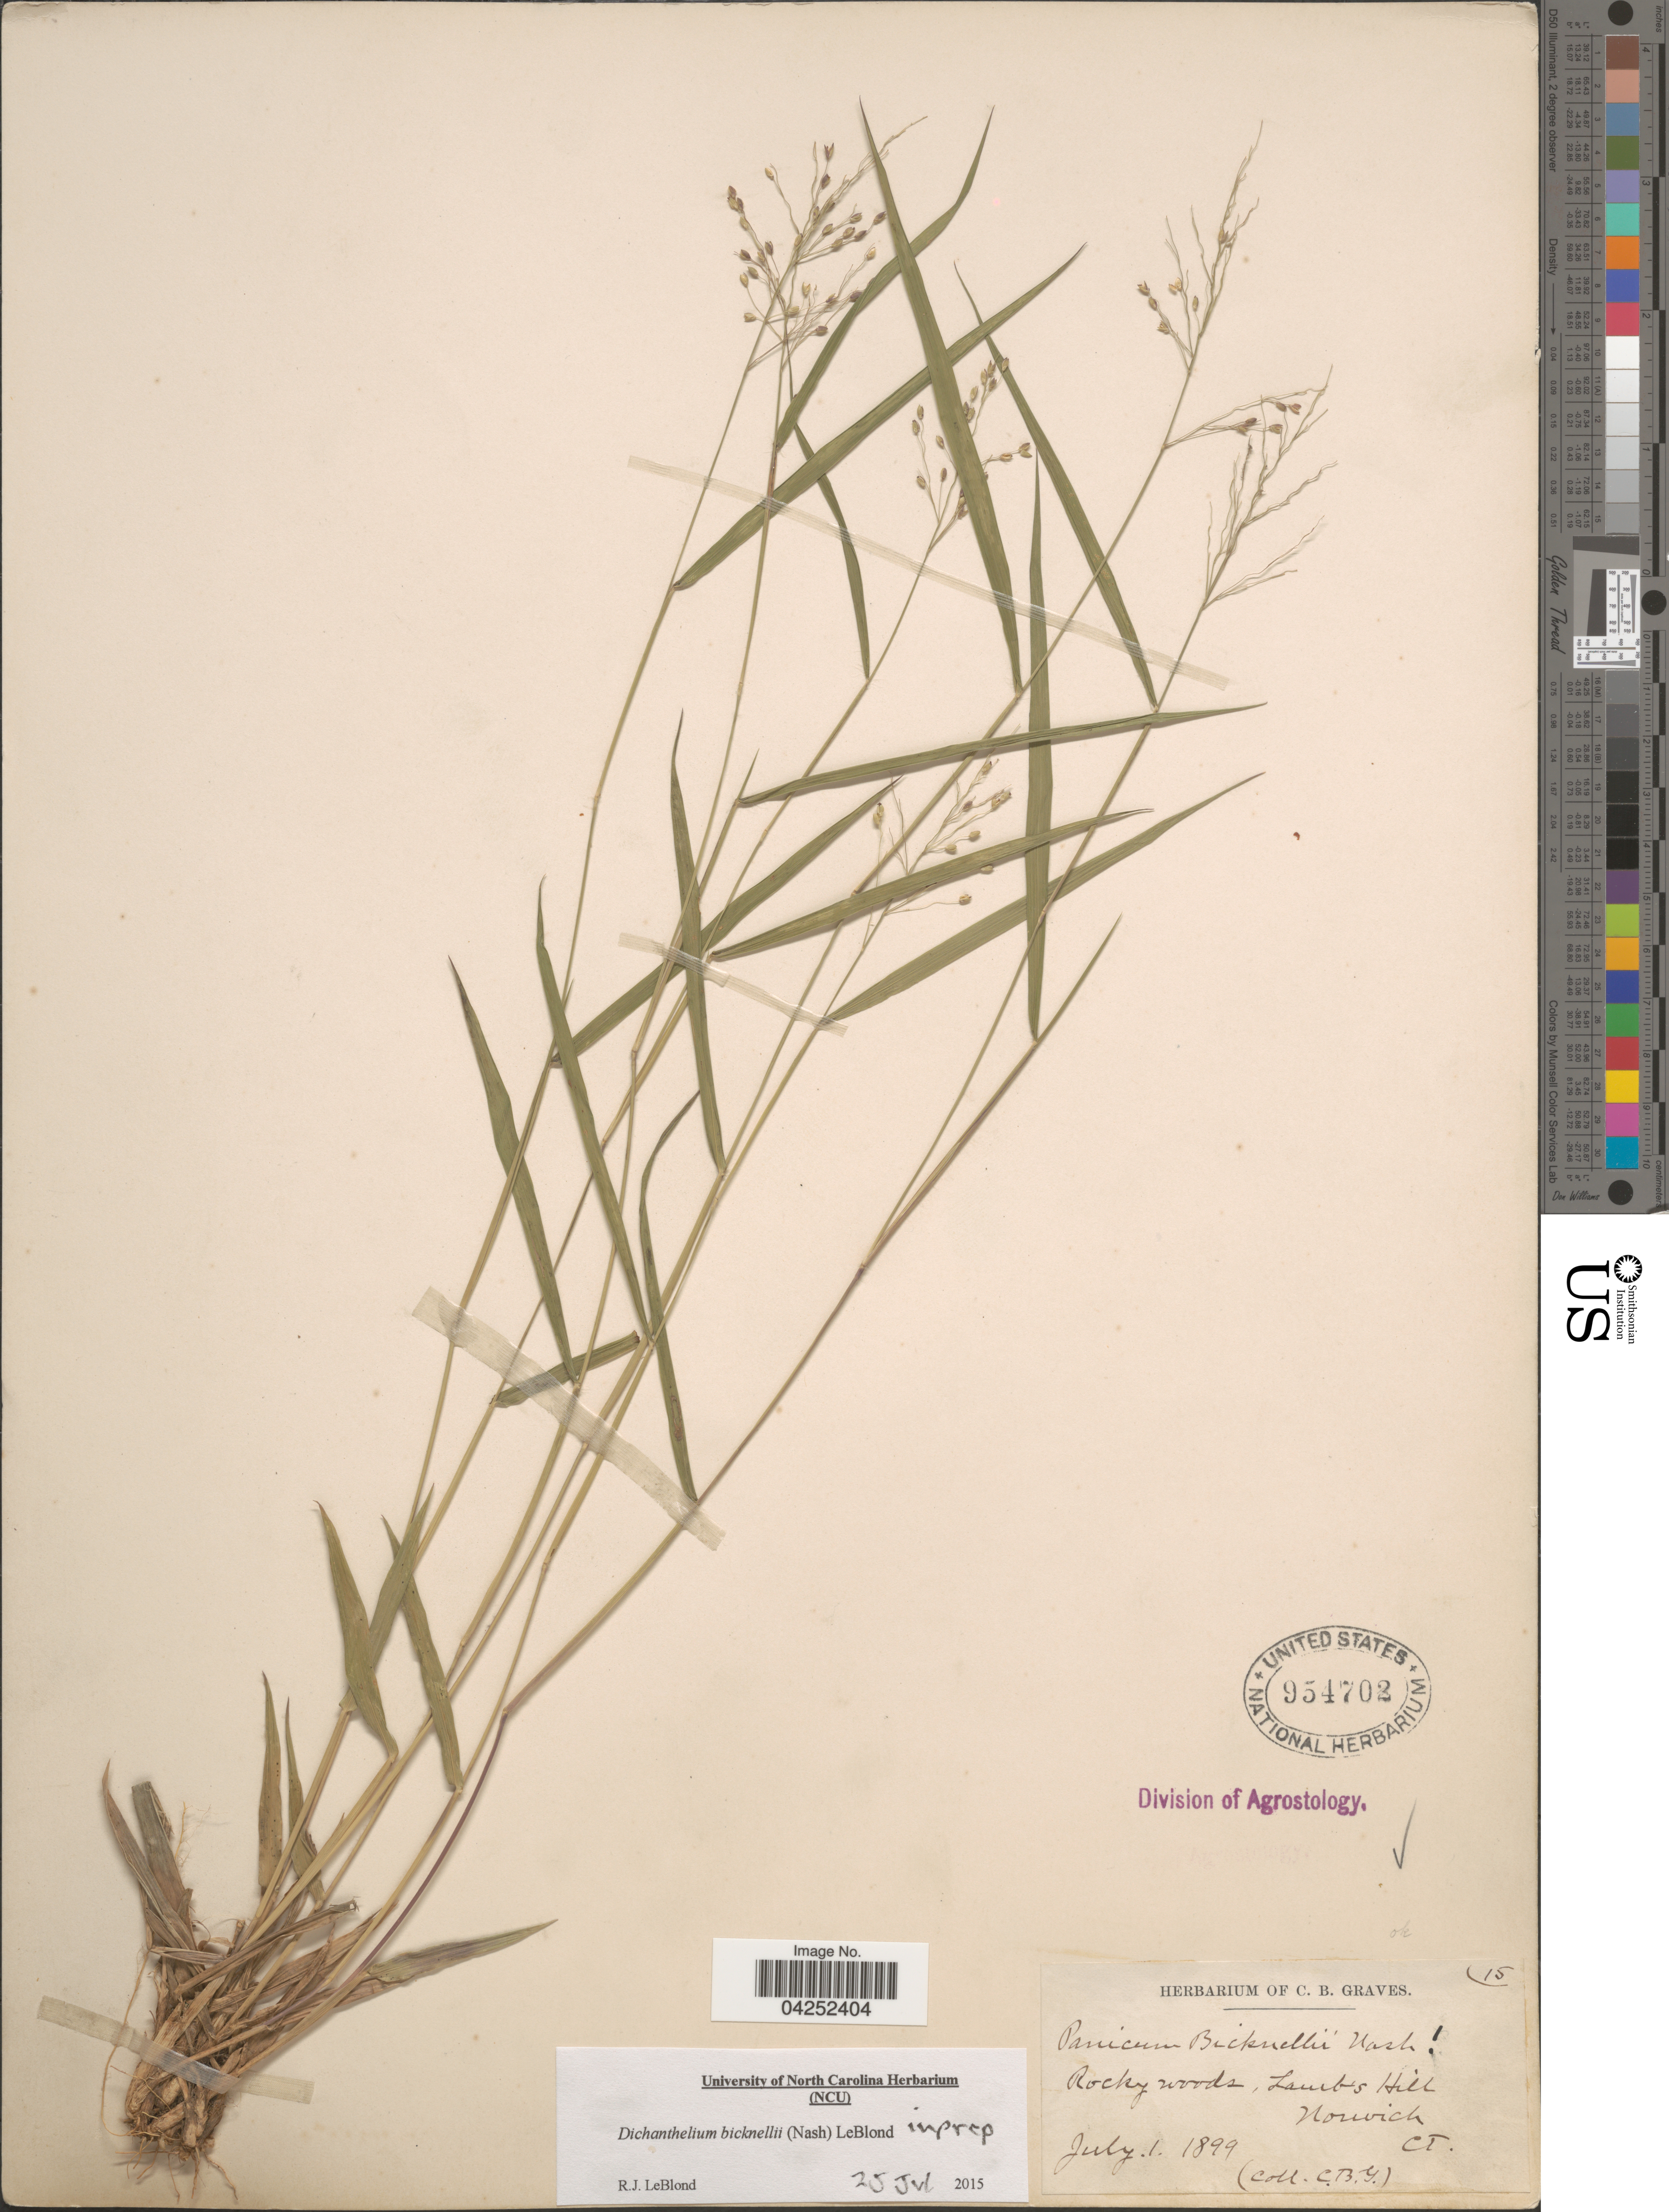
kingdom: Plantae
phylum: Tracheophyta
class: Liliopsida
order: Poales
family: Poaceae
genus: Dichanthelium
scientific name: Dichanthelium bicknellii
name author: (Nash) LeBlond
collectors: C. Graves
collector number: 15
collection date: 1899-07-01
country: United States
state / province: Connecticut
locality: Rocky woods, Lamb's Hill. Norwick.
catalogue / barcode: US 954703